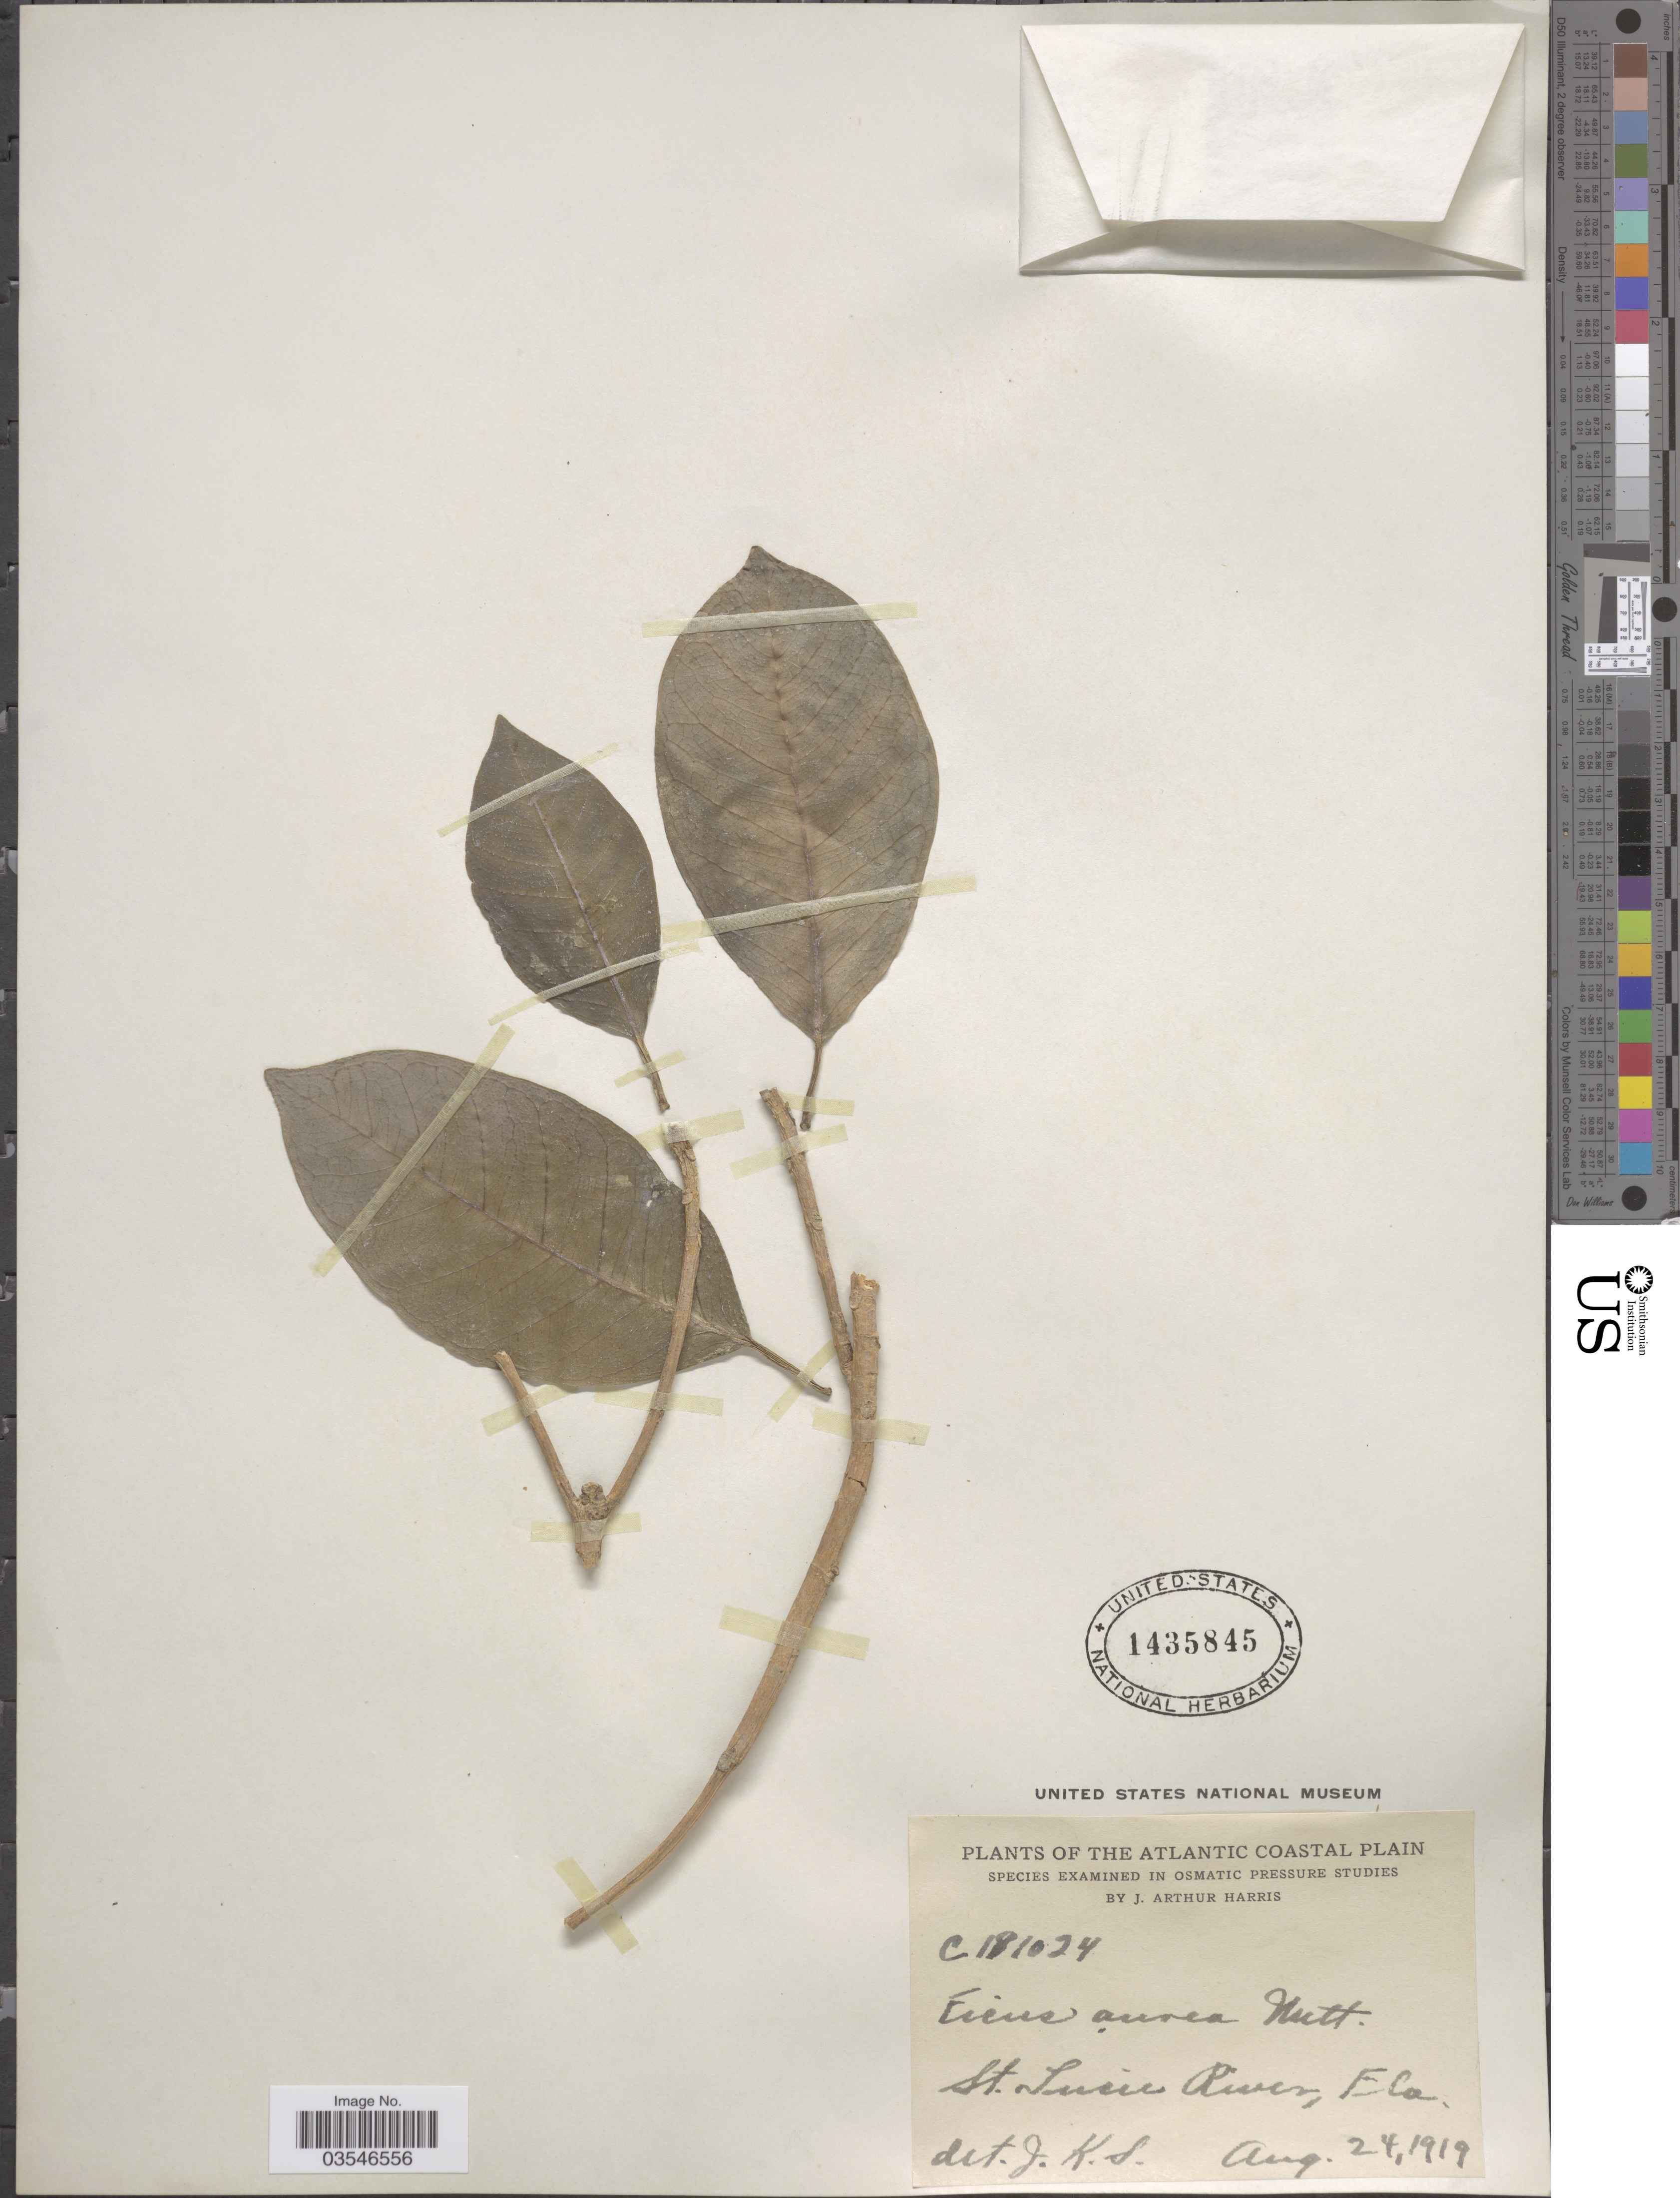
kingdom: Plantae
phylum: Tracheophyta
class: Magnoliopsida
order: Rosales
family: Moraceae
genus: Ficus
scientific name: Ficus aurea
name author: Nutt.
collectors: J. A. Harris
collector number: C181024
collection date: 1919-08-24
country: United States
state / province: Florida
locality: The Atlantic Coastal Plain. St. Lucie River.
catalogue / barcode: US 1435845